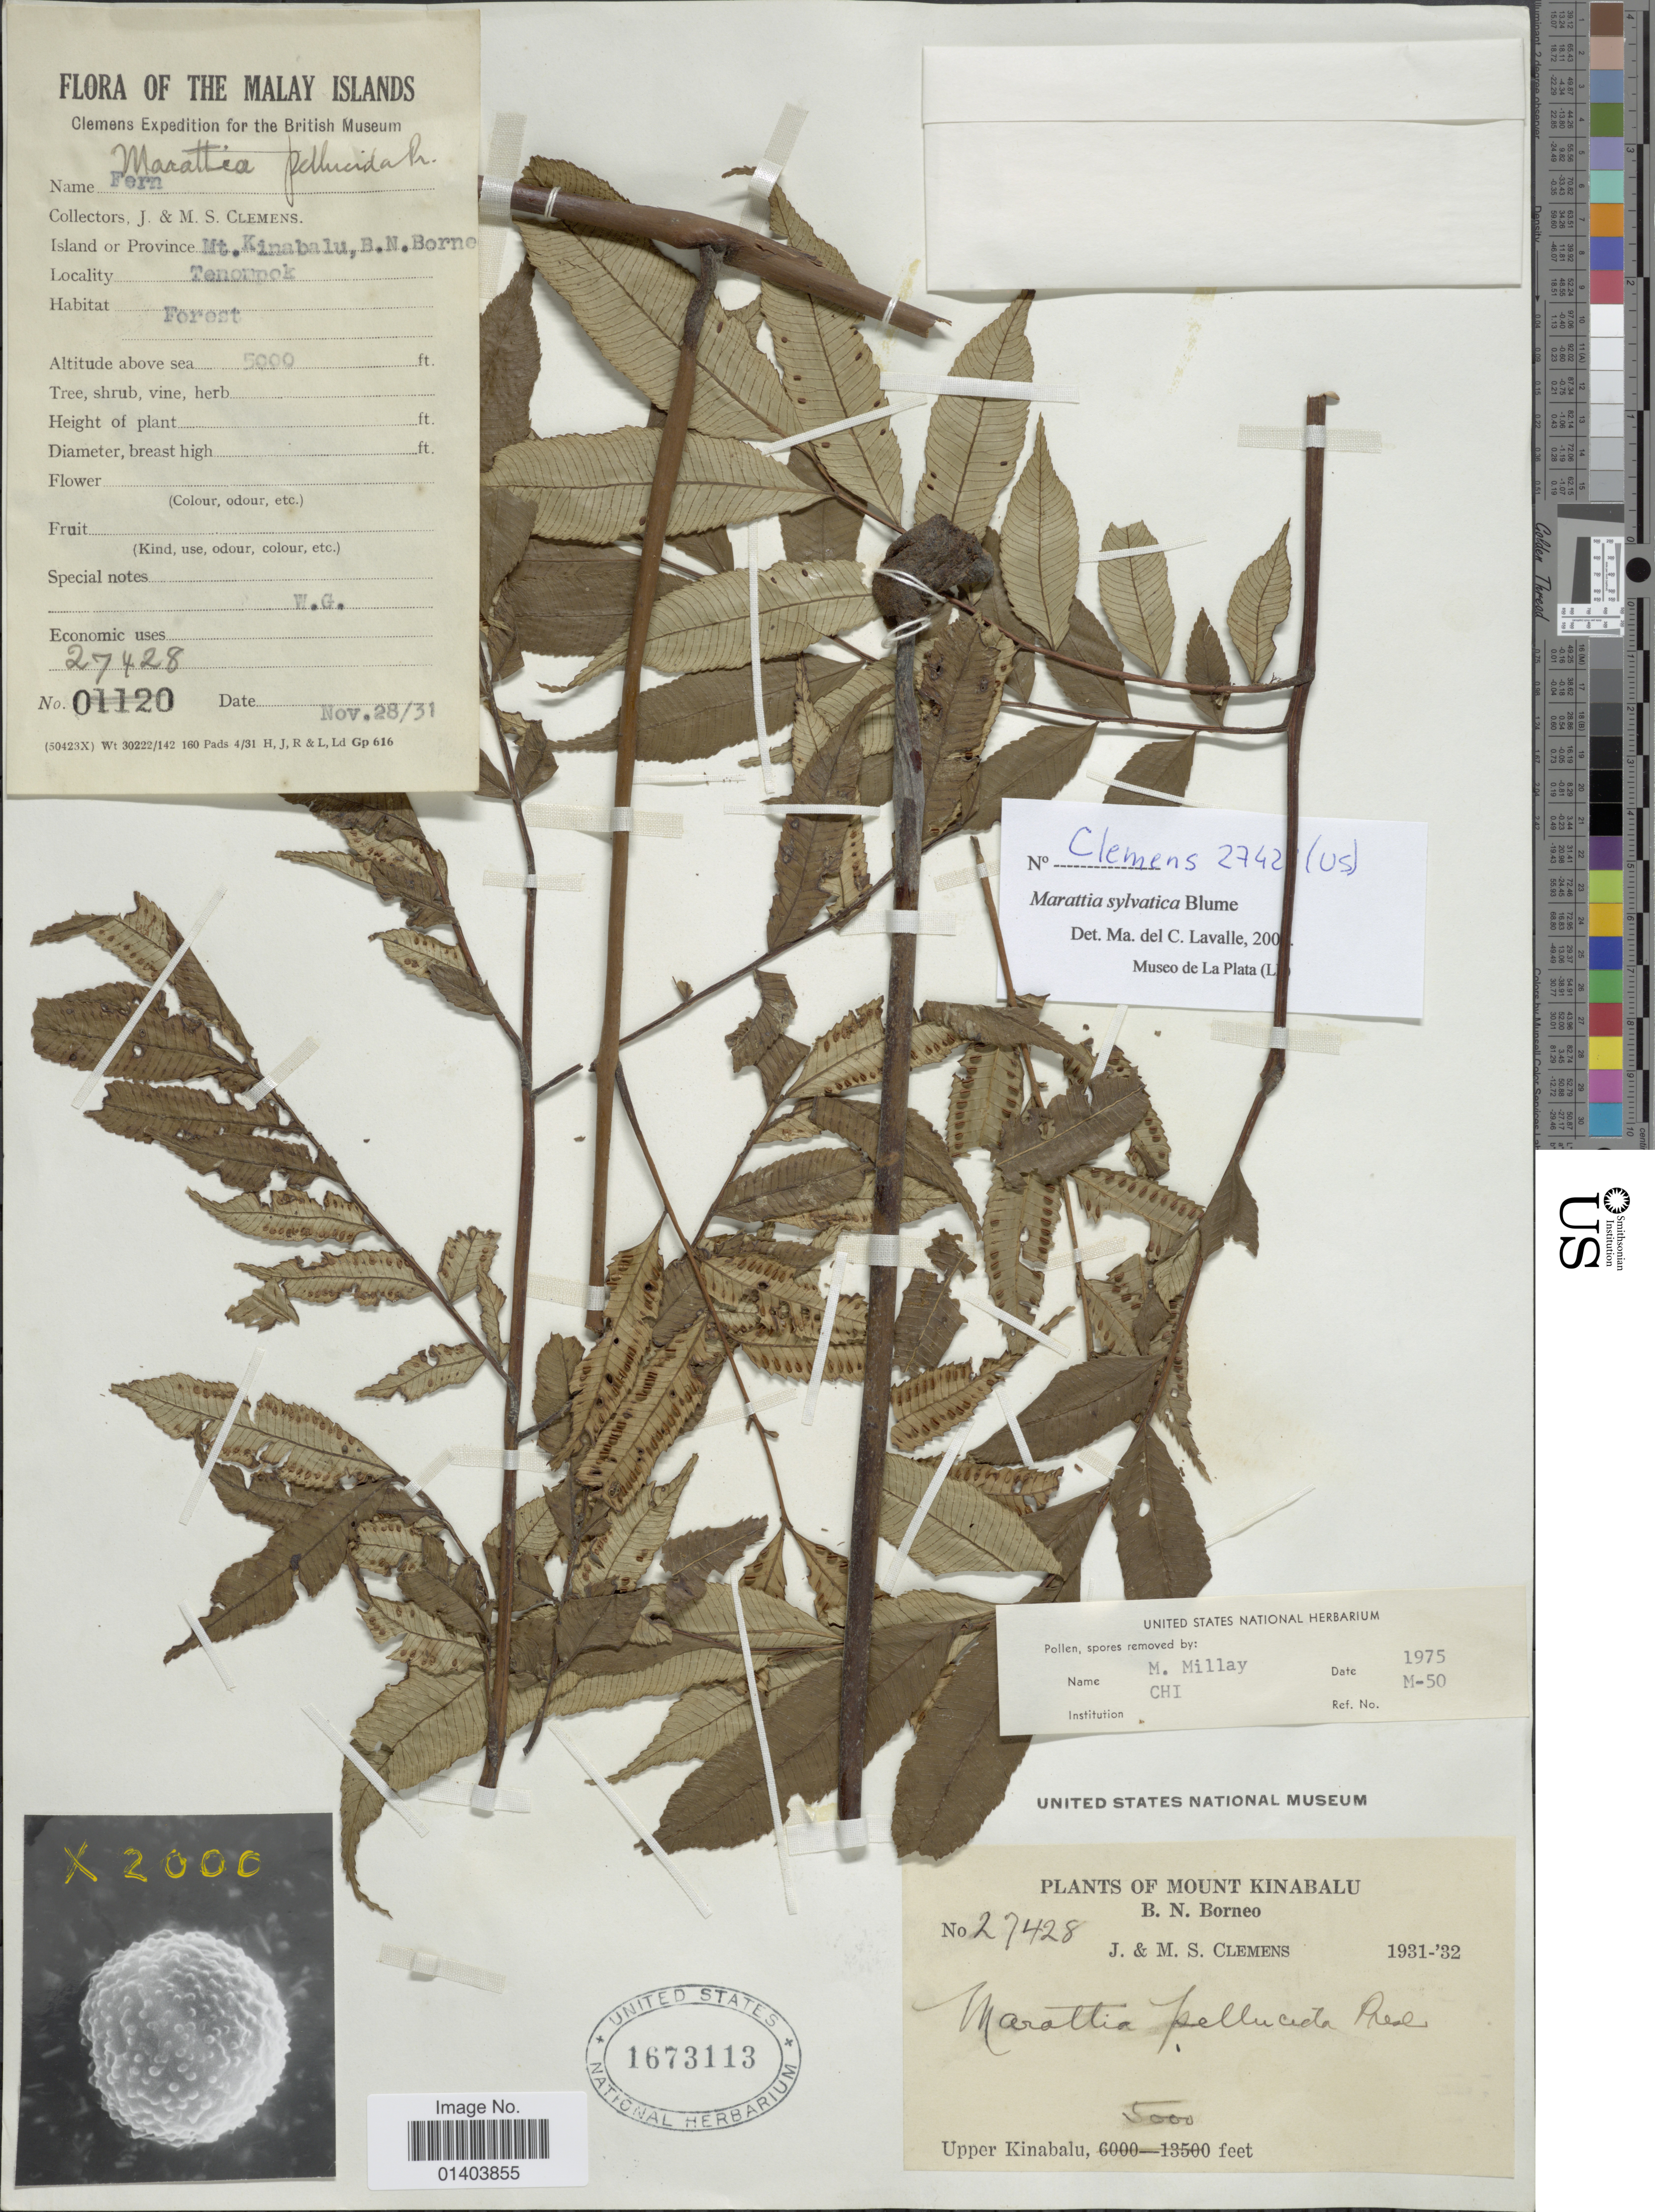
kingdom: Plantae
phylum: Tracheophyta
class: Polypodiopsida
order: Marattiales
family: Marattiaceae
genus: Ptisana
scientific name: Ptisana sylvatica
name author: (Blume) Murdock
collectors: J. Clemens & M. S. Clemens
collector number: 27428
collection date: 1931-11-28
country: Malaysia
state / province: Sabah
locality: B.N. Borneo, Tenompok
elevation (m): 1524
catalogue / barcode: US 1673113